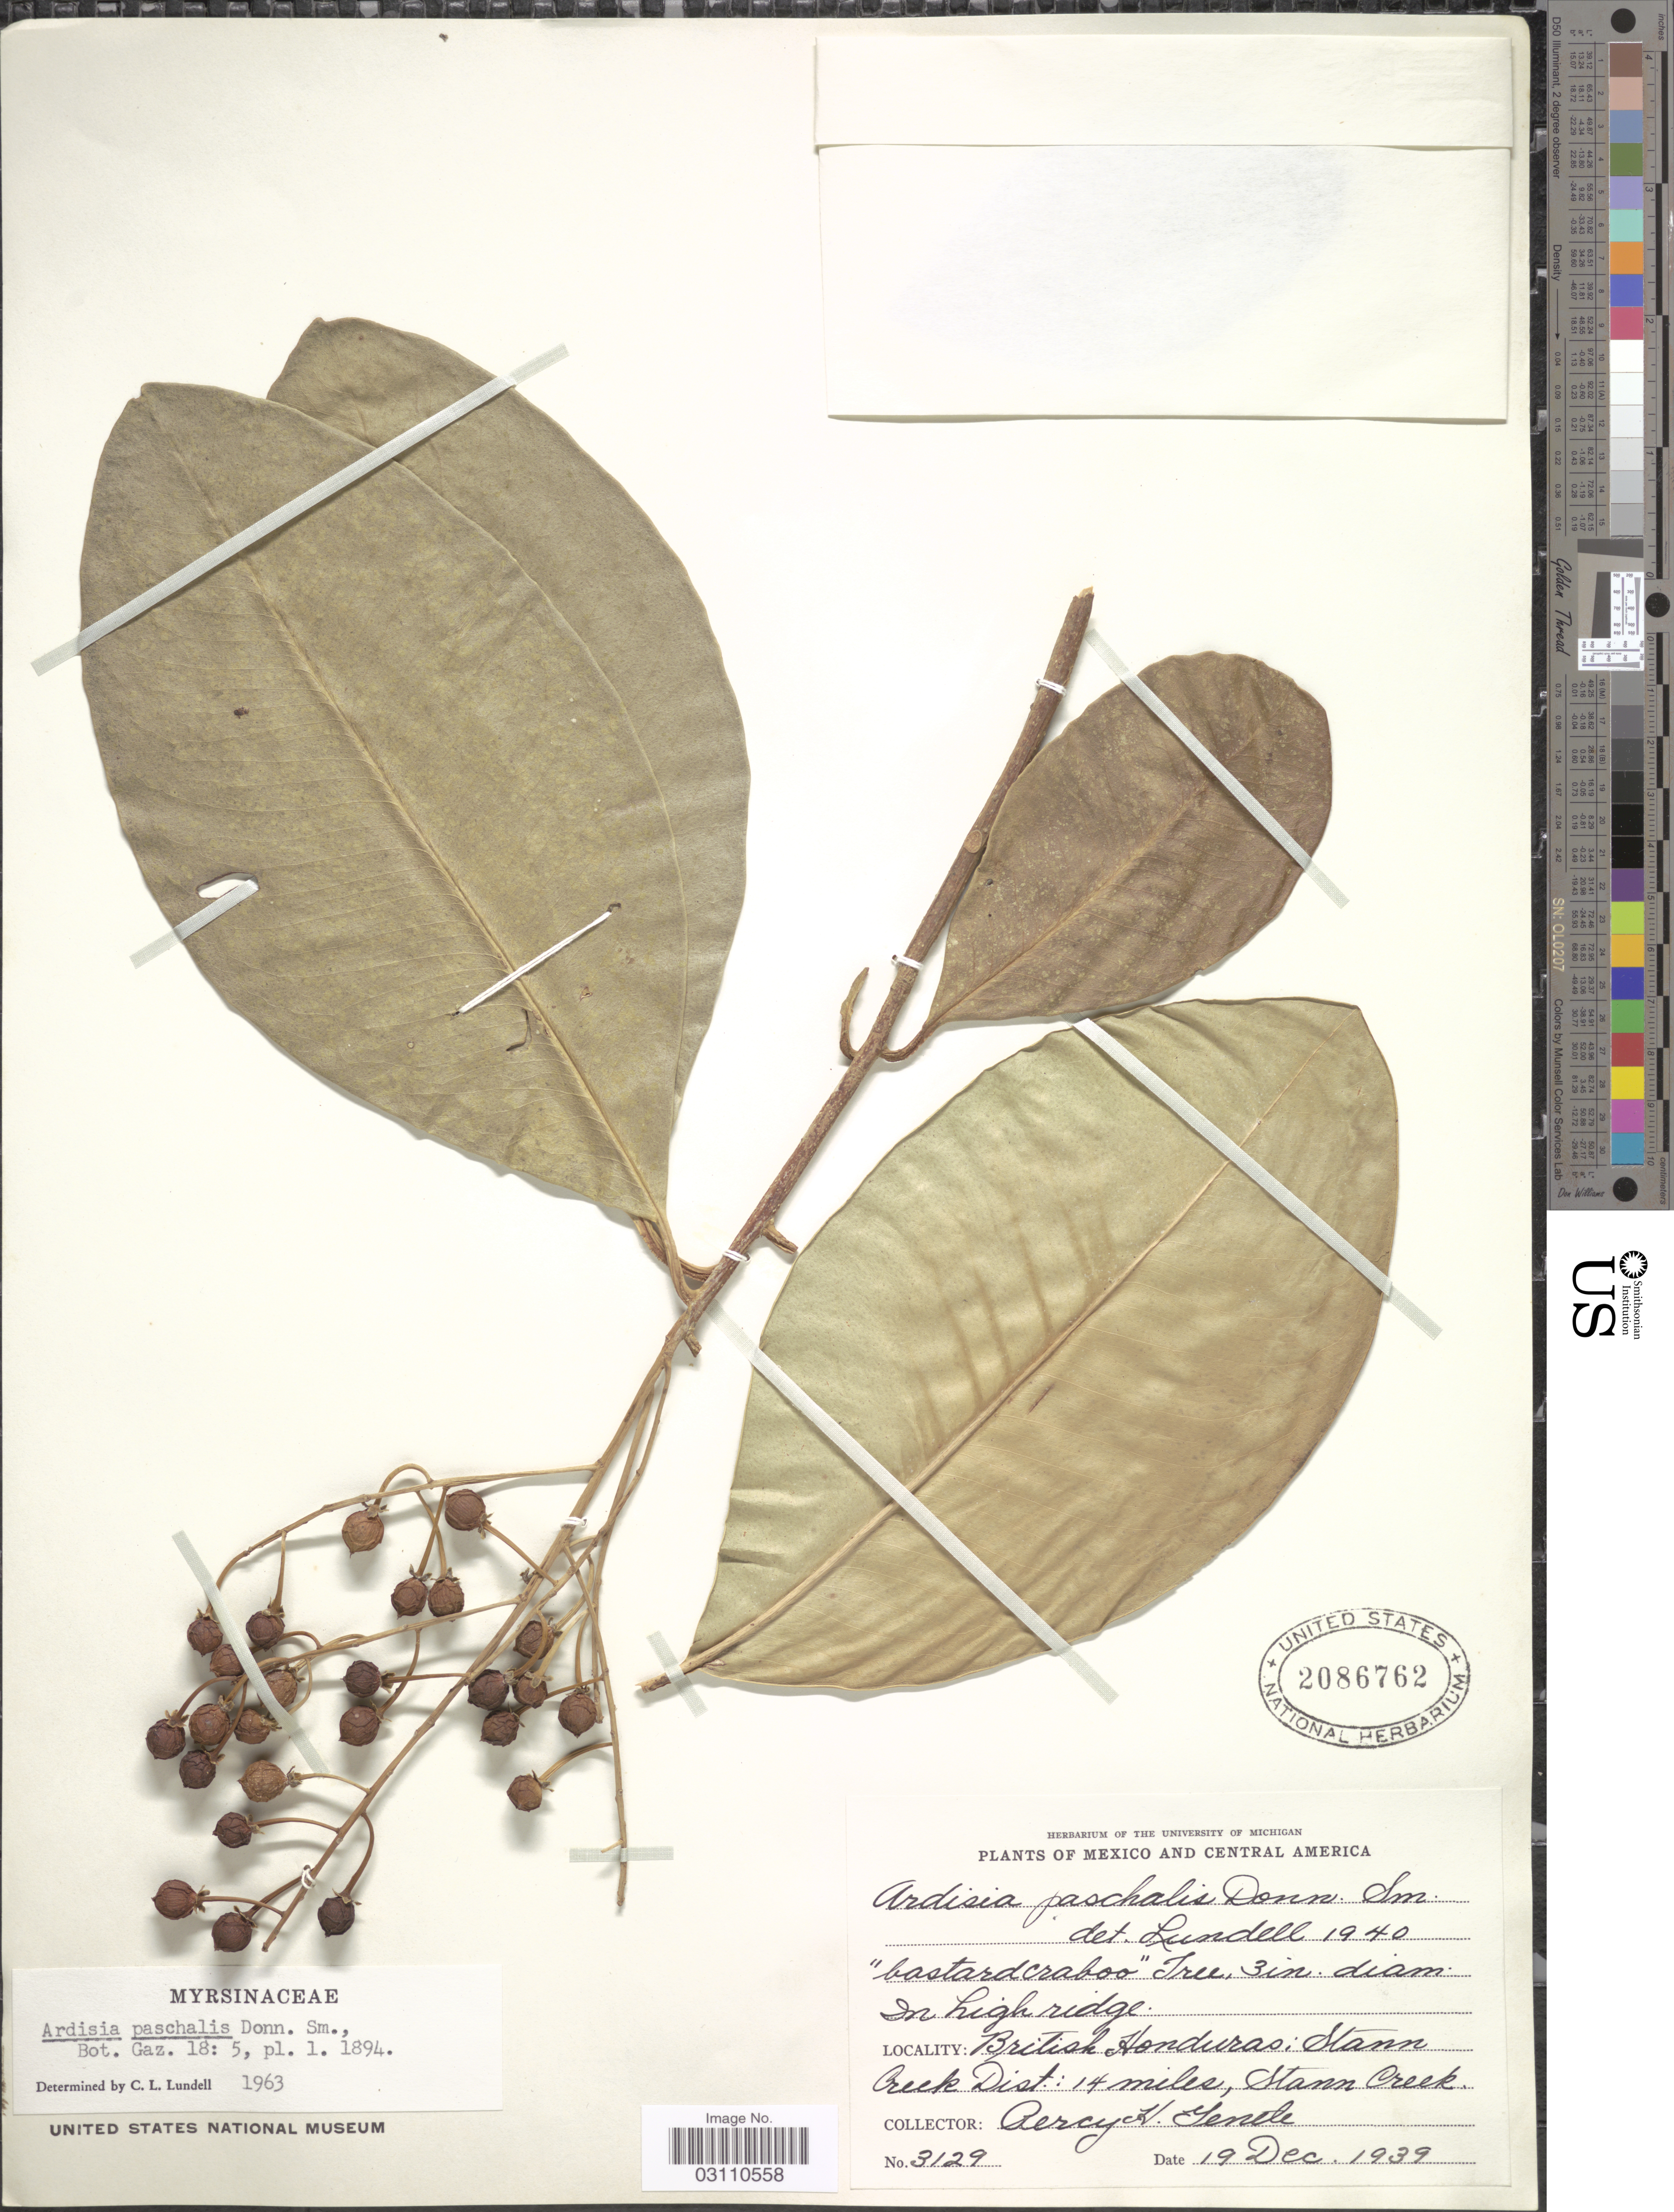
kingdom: Plantae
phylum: Tracheophyta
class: Magnoliopsida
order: Ericales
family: Primulaceae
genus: Ardisia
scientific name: Ardisia paschalis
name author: Donn. Sm.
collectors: P. H. Gentle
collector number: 3129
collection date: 1939-12-19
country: Belize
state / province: Stann Creek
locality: British Honduras: Stann Creek Dist.: 14 miles, Stann Creek.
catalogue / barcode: US 2086762